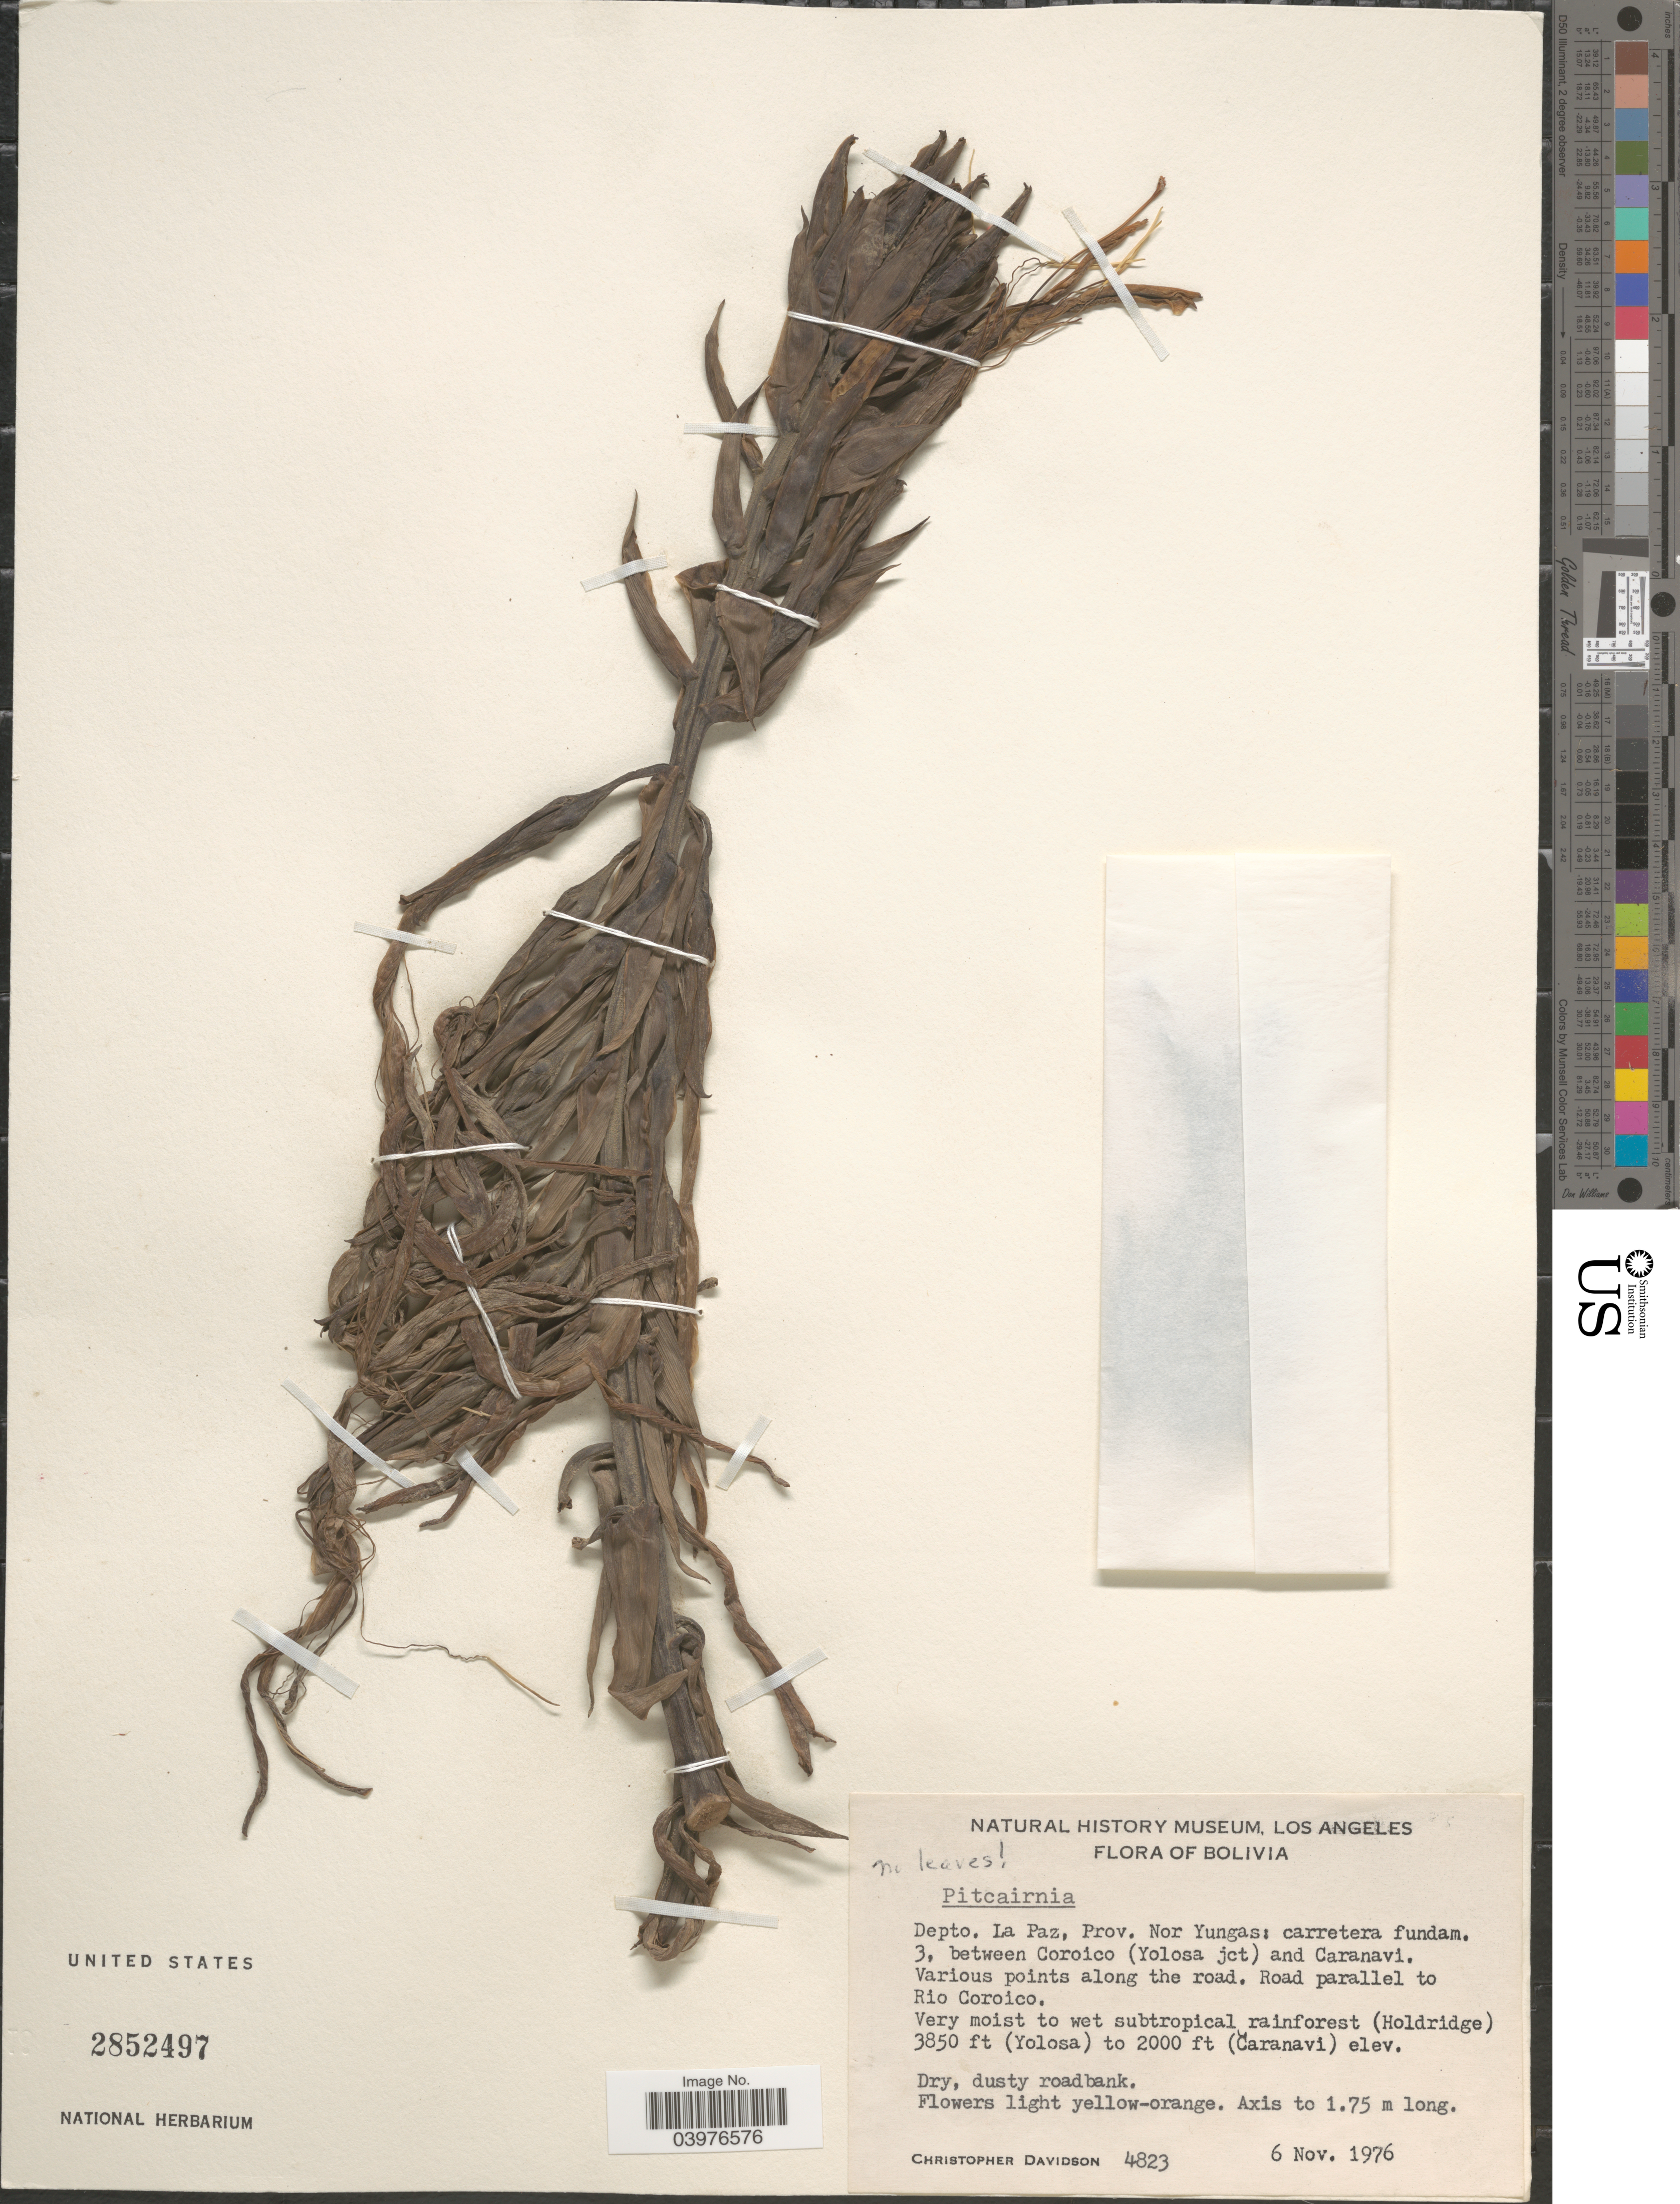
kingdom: Plantae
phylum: Tracheophyta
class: Liliopsida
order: Poales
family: Bromeliaceae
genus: Pitcairnia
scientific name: Pitcairnia sp.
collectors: C. Davidson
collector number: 4823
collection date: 1976-11-06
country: Bolivia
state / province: La Paz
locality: Depto. La Paz, Prov. Nor Yungas: carretera fundam. 3, between Coroico (Yolosa jct) and Caranavi. Along the road. Road parallel to Rio Coroico.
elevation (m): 610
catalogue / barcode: US 2852497